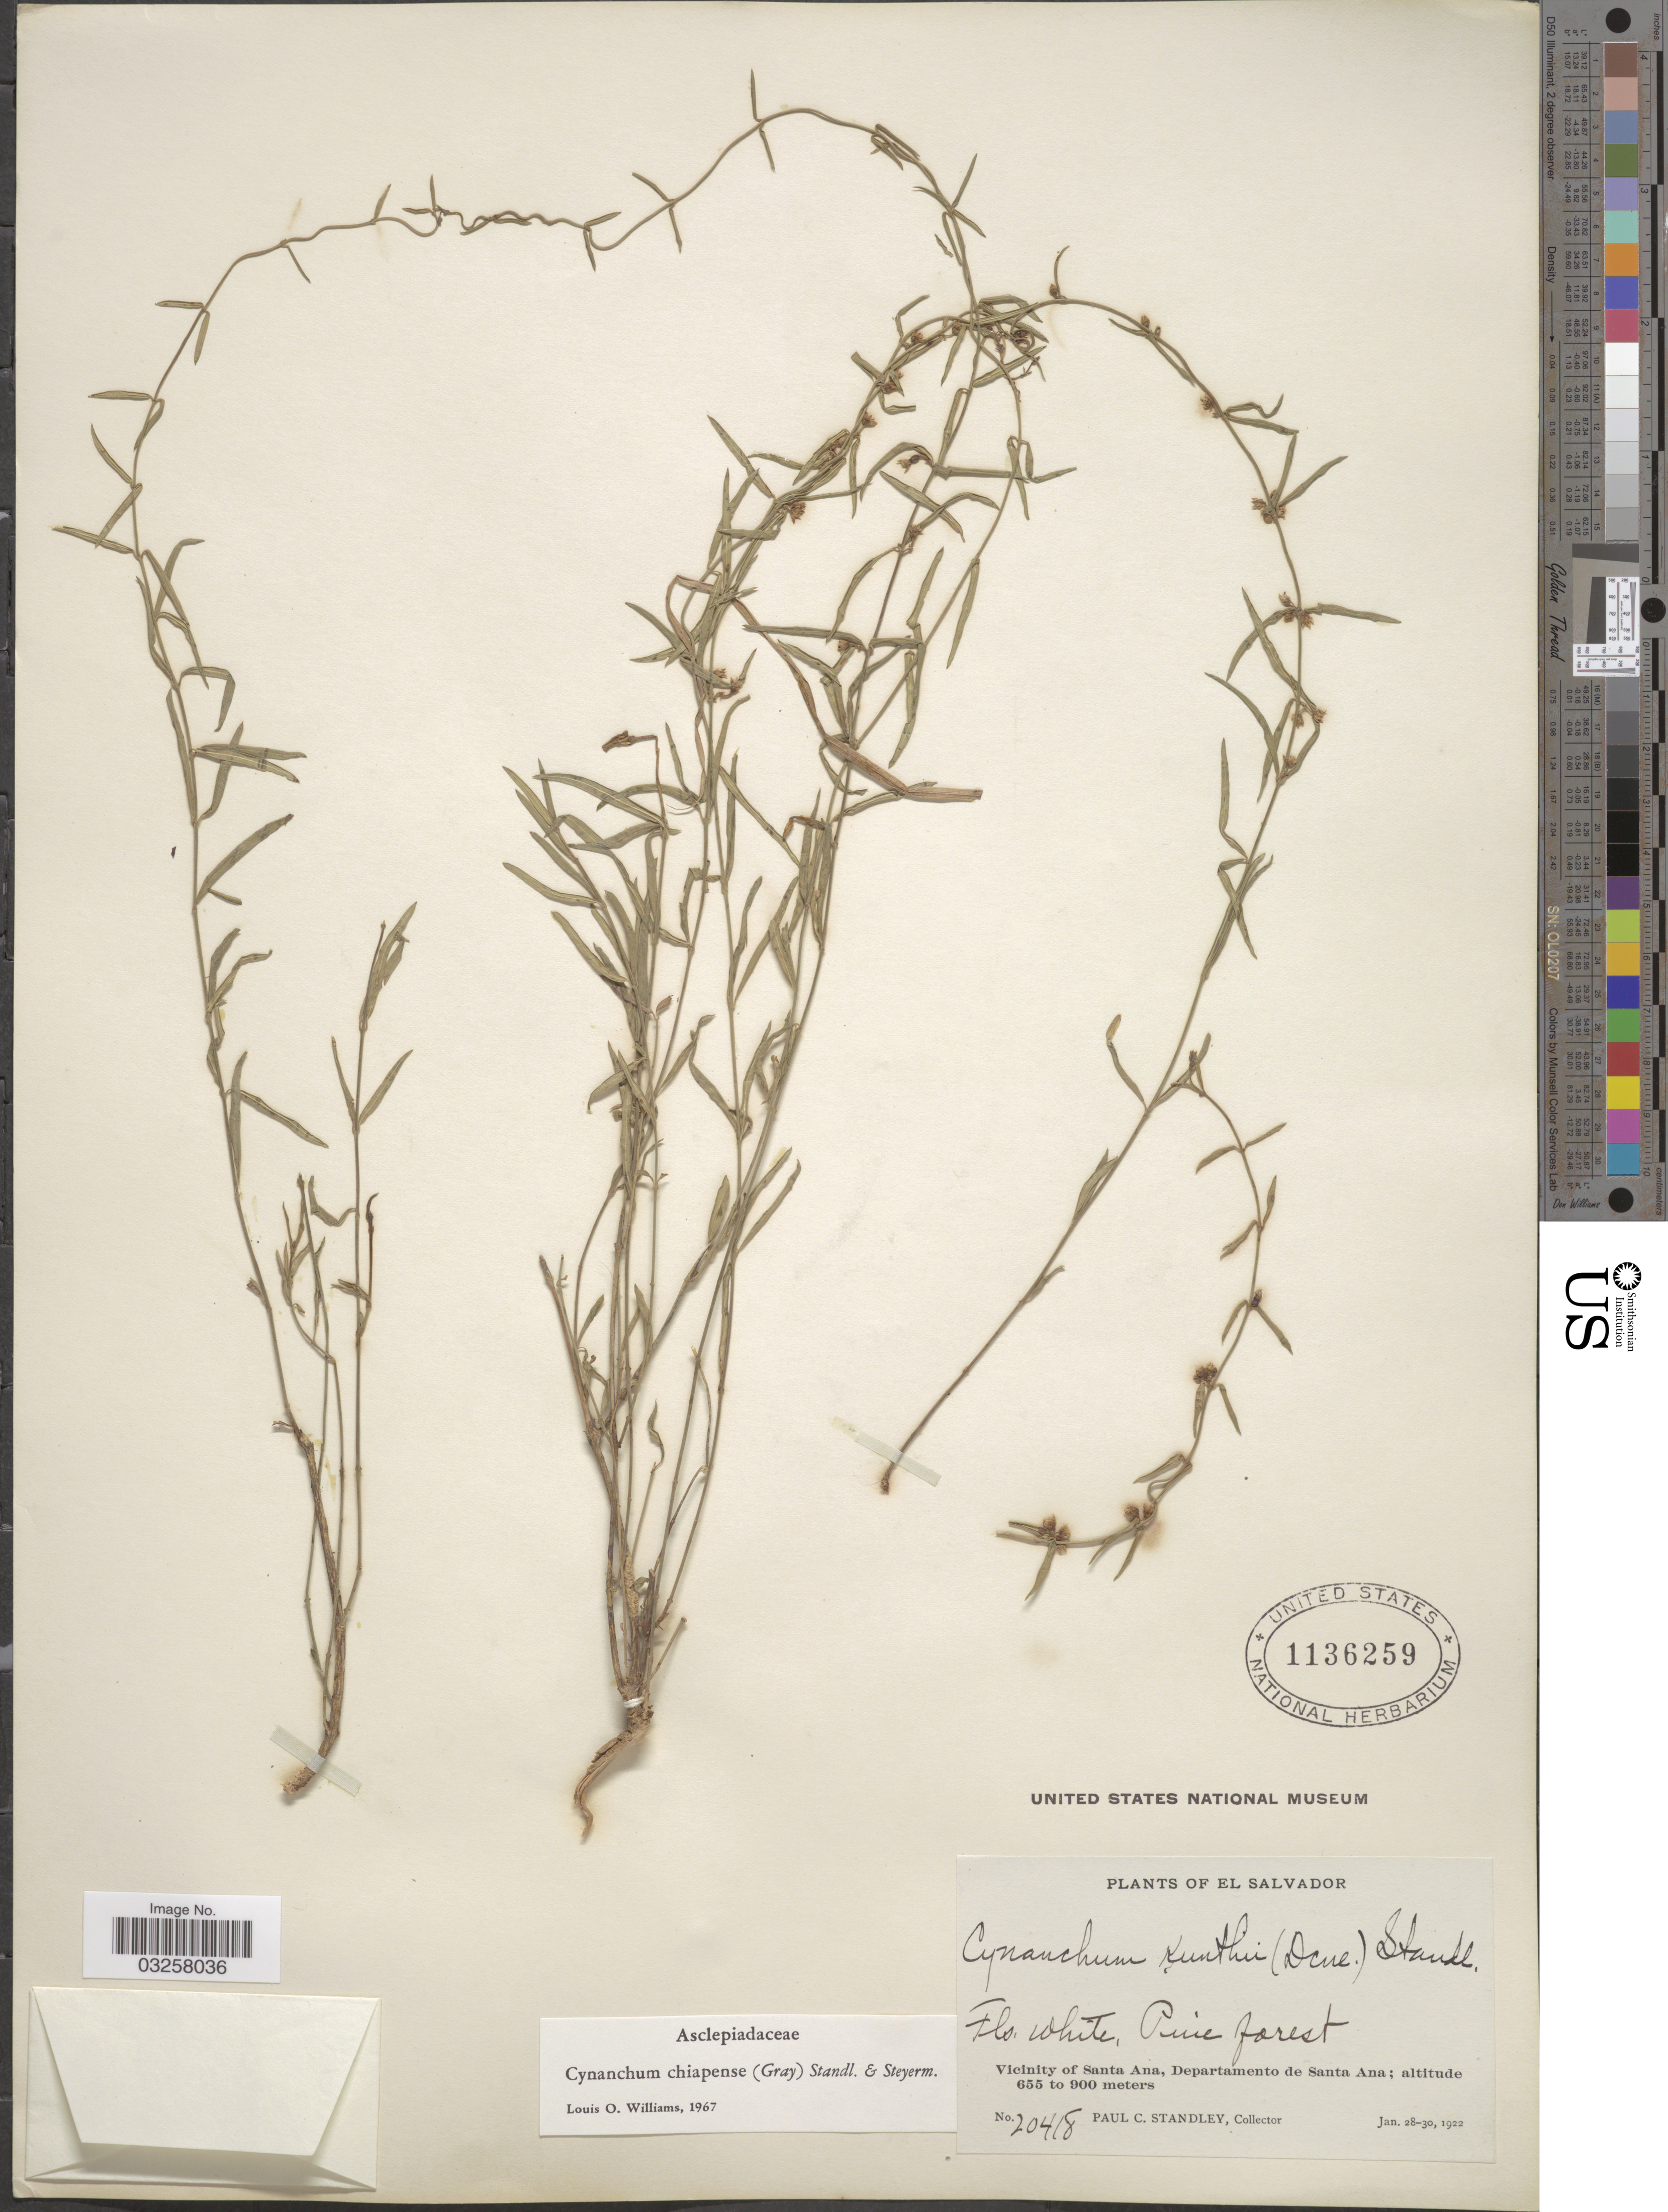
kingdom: Plantae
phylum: Tracheophyta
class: Magnoliopsida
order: Gentianales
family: Apocynaceae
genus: Metastelma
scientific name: Metastelma arizonicum subsp. chiapense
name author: (A. Gray) Liede & Meve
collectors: P. C. Standley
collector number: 20418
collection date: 1922-01-28/1922-01-30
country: El Salvador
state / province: Santa Ana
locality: Vicinity of Santa Ana, Departamento de Santa Ana.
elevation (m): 655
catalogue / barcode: US 1136259